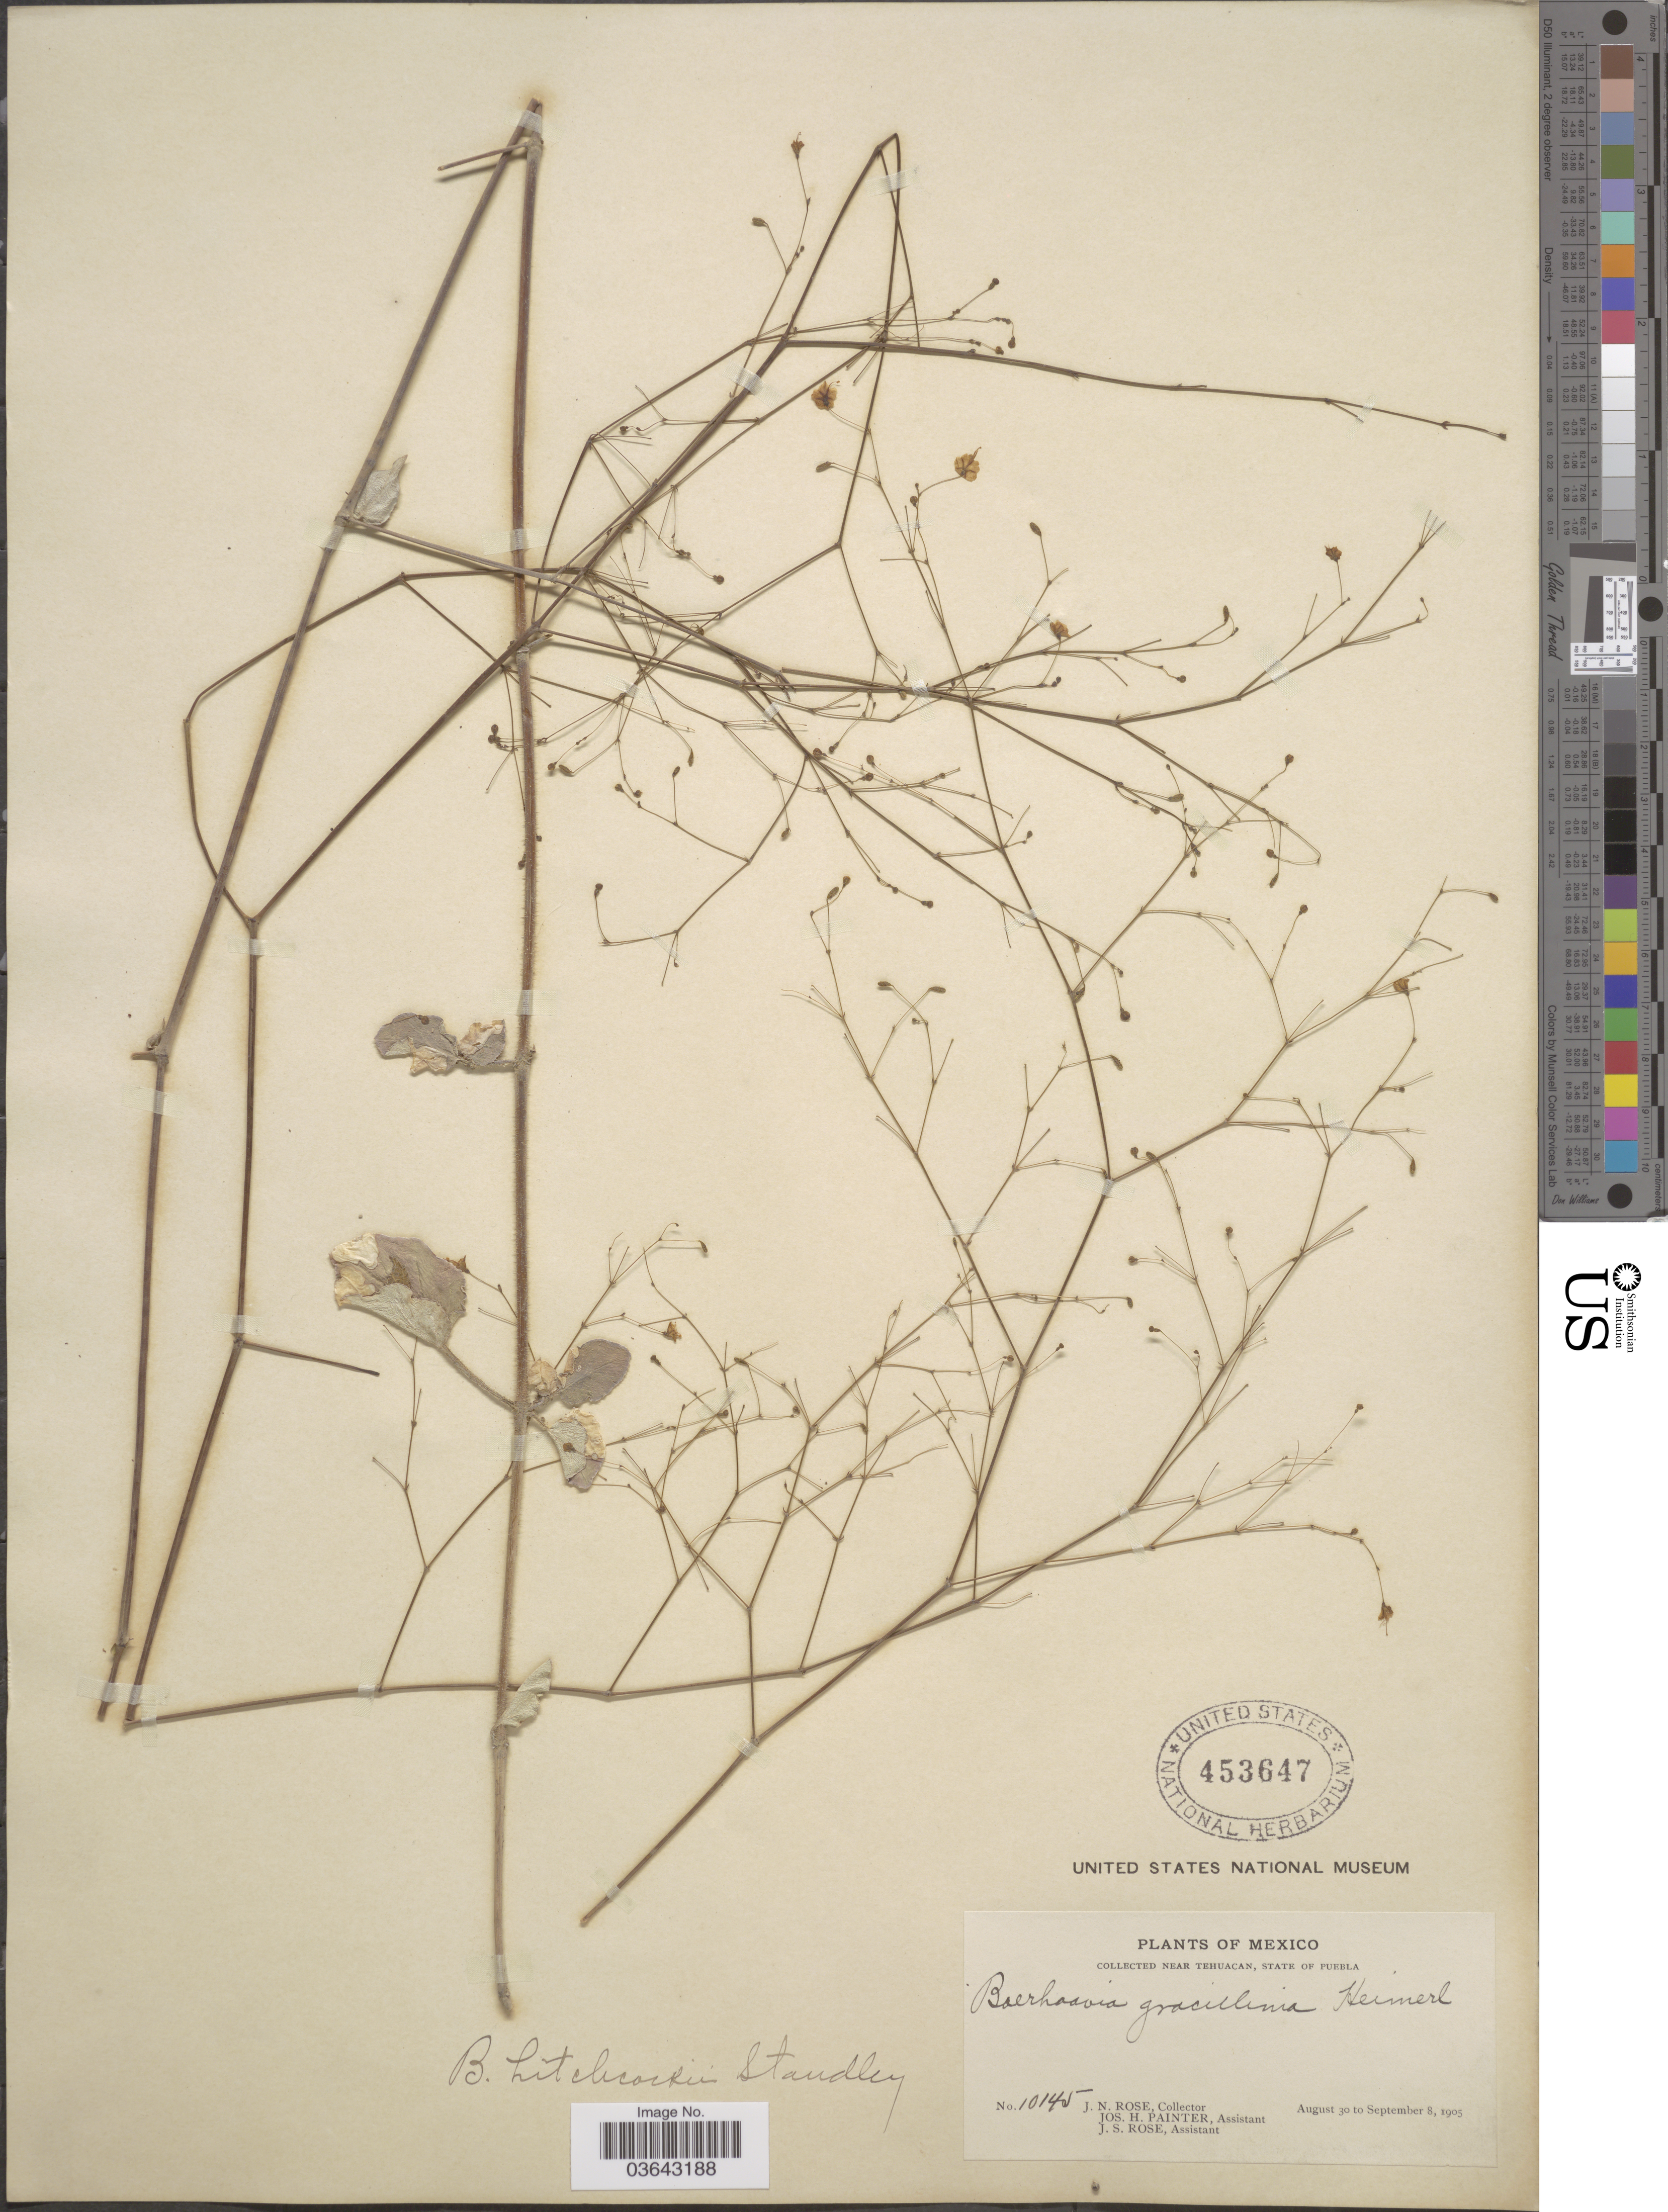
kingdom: Plantae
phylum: Tracheophyta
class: Magnoliopsida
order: Caryophyllales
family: Nyctaginaceae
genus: Boerhavia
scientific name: Boerhavia hitchcockii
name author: Standl.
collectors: J. N. Rose, J. H. Painter & J. S. Rose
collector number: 10145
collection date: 1905-08-30/1905-09-08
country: Mexico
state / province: Puebla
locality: Near Tehuacan.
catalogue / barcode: US 453647